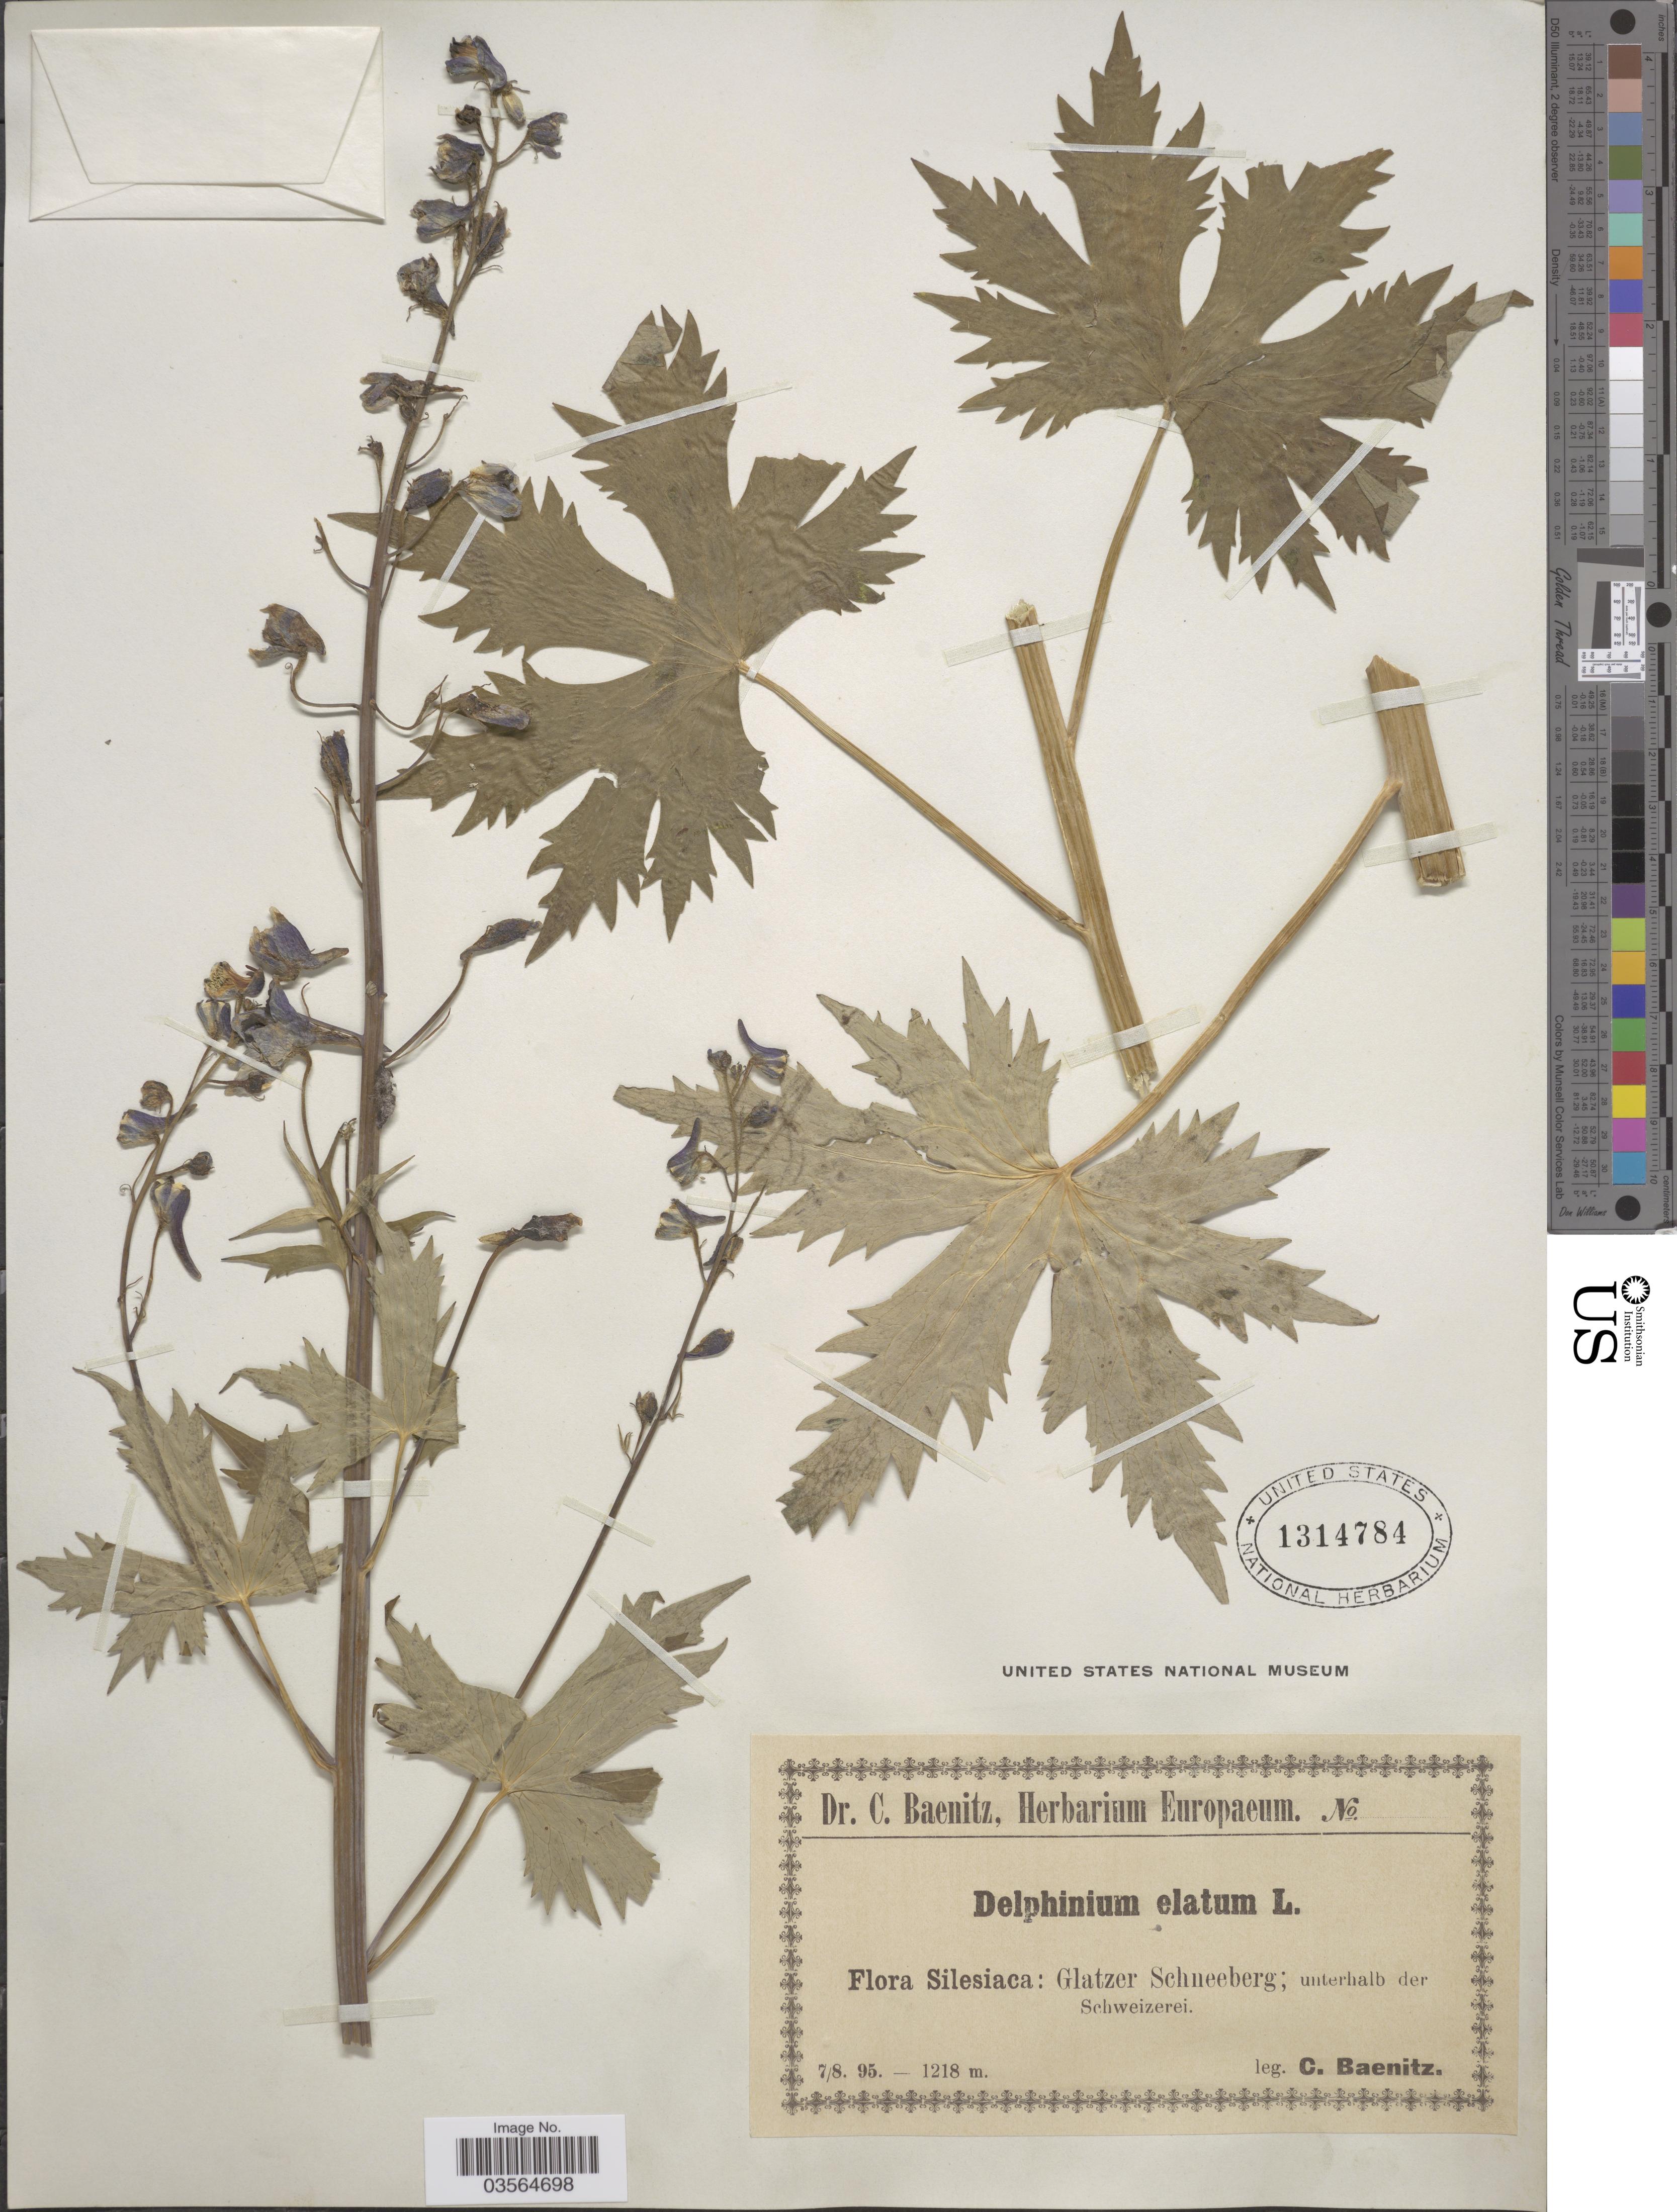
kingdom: Plantae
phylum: Tracheophyta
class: Magnoliopsida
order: Ranunculales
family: Ranunculaceae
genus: Delphinium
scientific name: Delphinium elatum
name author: L.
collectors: C. G. Baenitz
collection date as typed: Transcribed d/m/y: 7/8/95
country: Switzerland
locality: Silesiaca: Glatzer Schneeberg; unterhalb der Schweizerei.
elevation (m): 1218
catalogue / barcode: US 1314784